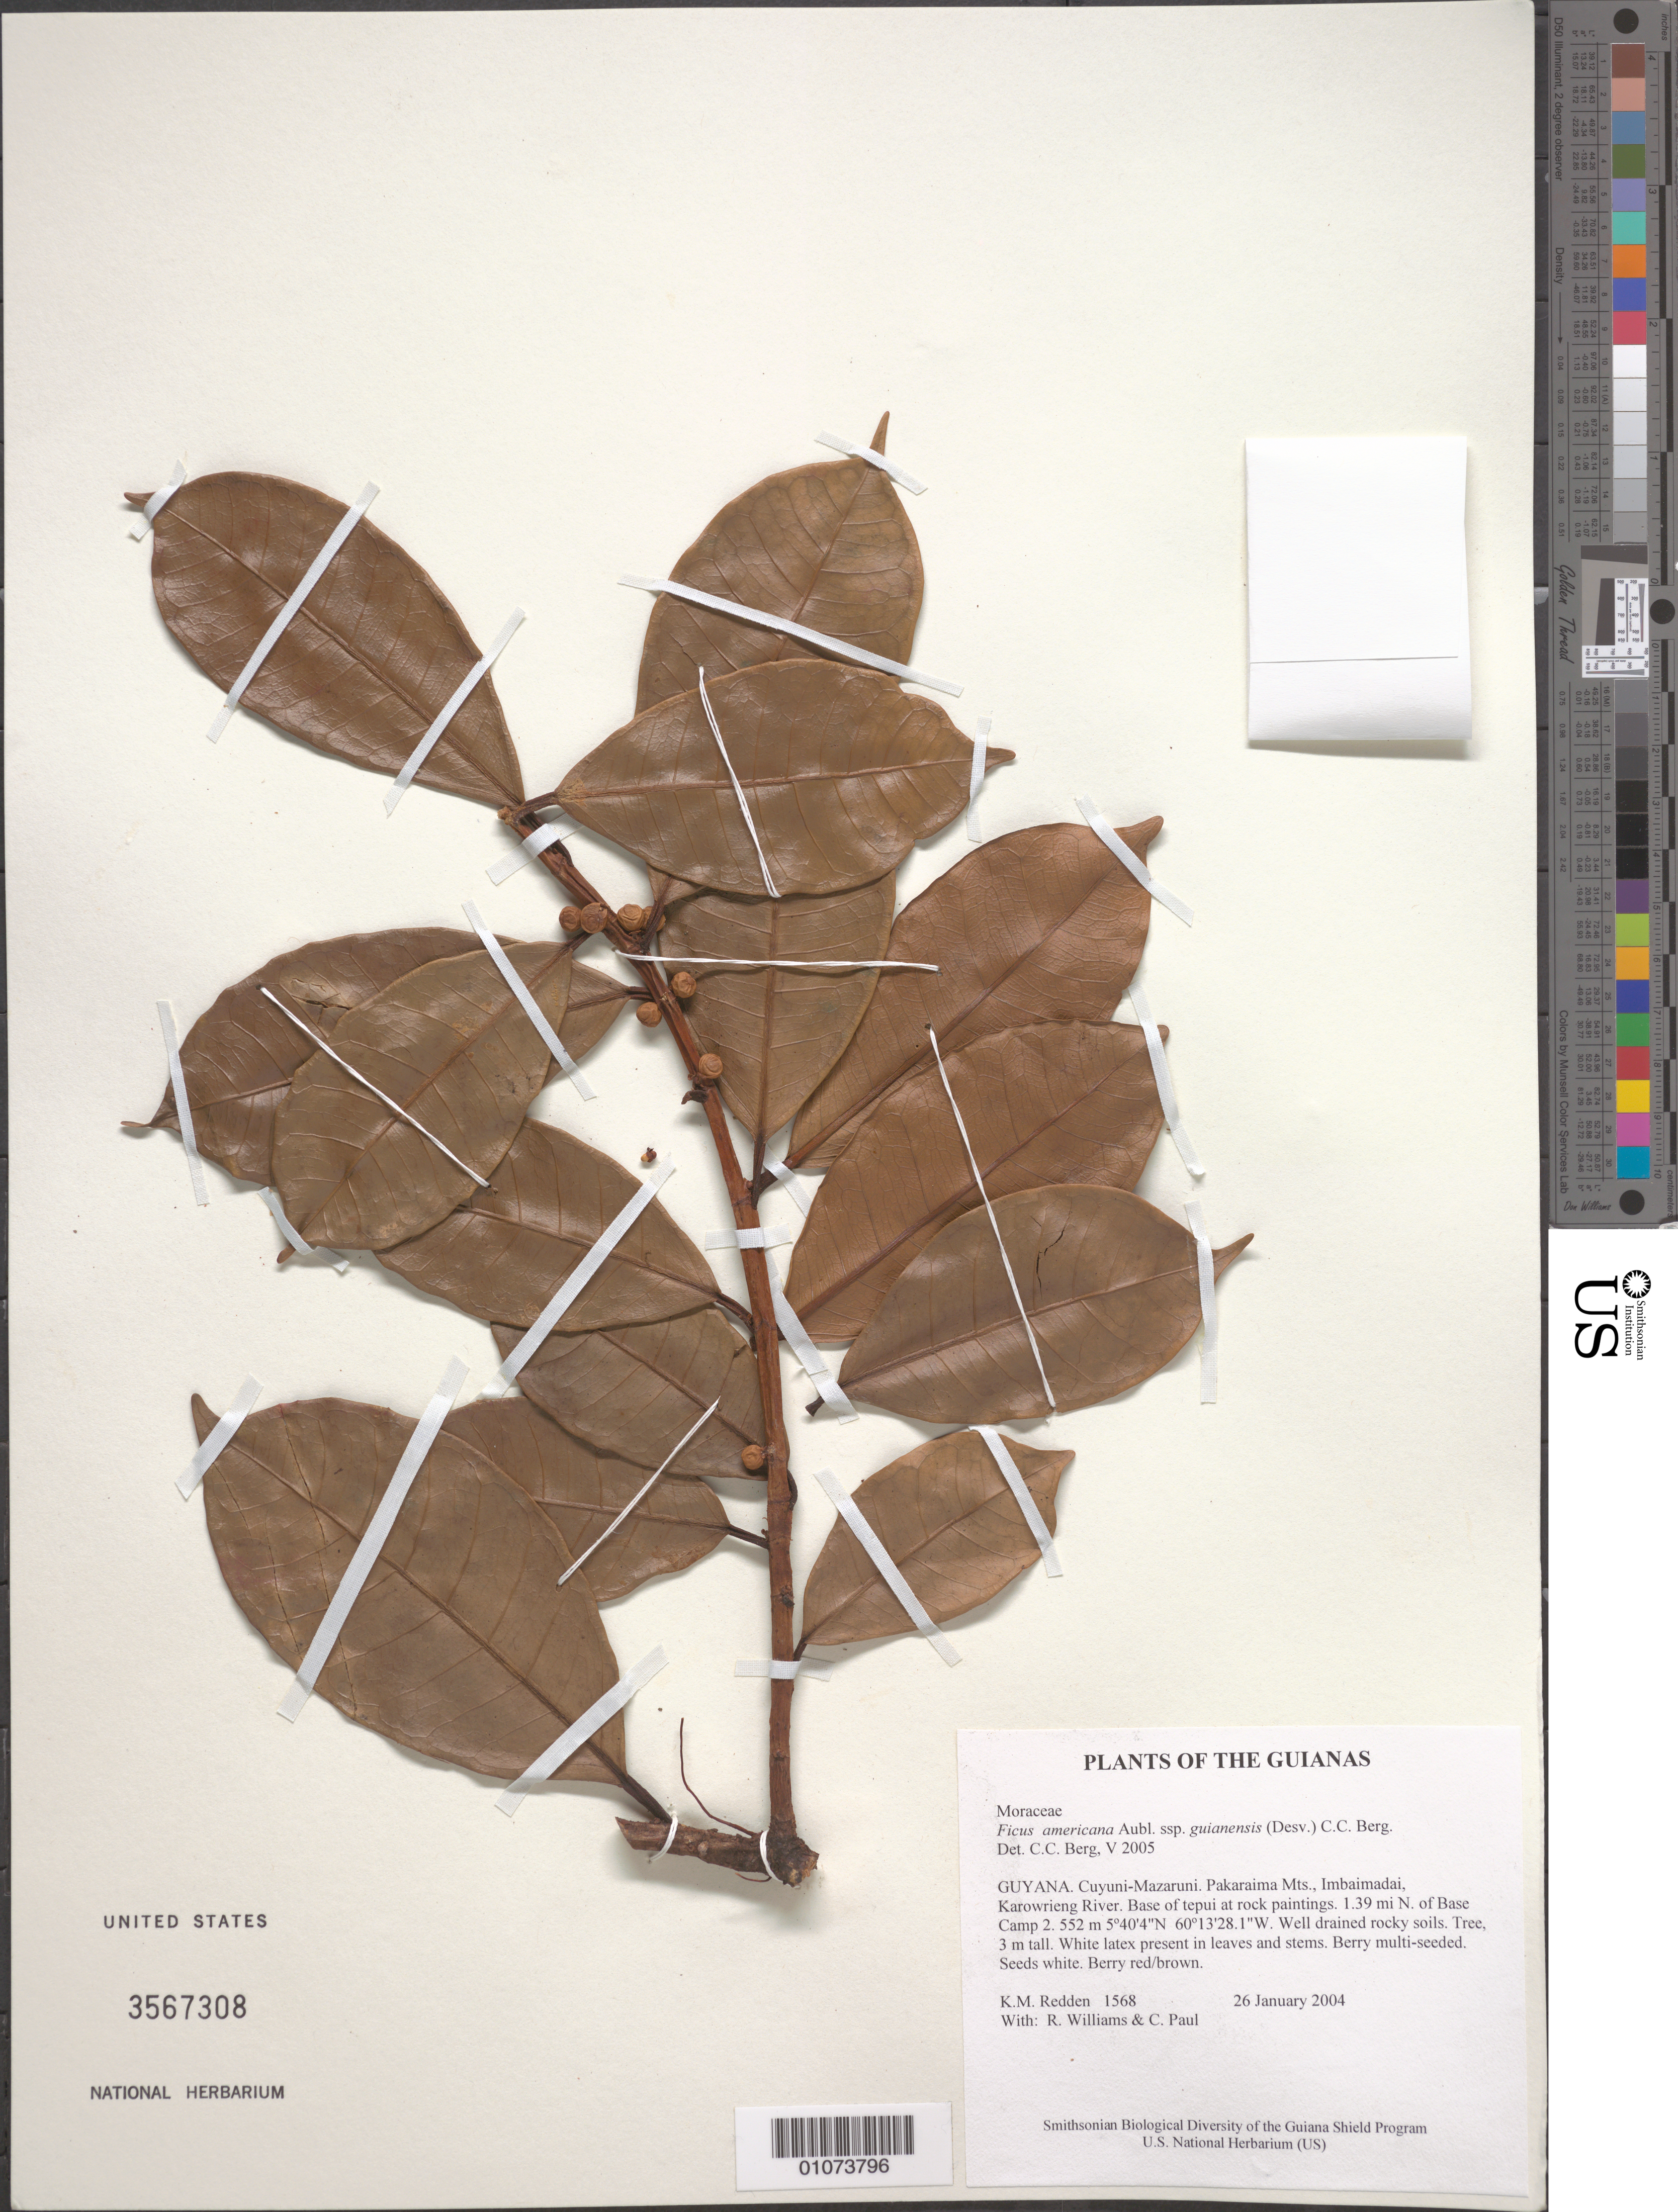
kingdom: Plantae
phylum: Tracheophyta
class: Magnoliopsida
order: Rosales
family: Moraceae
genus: Ficus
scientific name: Ficus americana subsp. guianensis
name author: (Desv.) C.C. Berg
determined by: Berg, C. C.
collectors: K. M. Redden, R. Williams & C. Paul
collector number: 1568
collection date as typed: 26 January 2004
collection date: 2004-01-26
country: Guyana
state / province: Cuyuni-Mazaruni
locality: Pakaraima Mts., Imbaimadai, Karowrieng River. Base of tepui at rock paintings. 1.39 mi N. of Base Camp 2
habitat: Well drained rocky soils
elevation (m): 552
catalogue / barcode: US 3567308